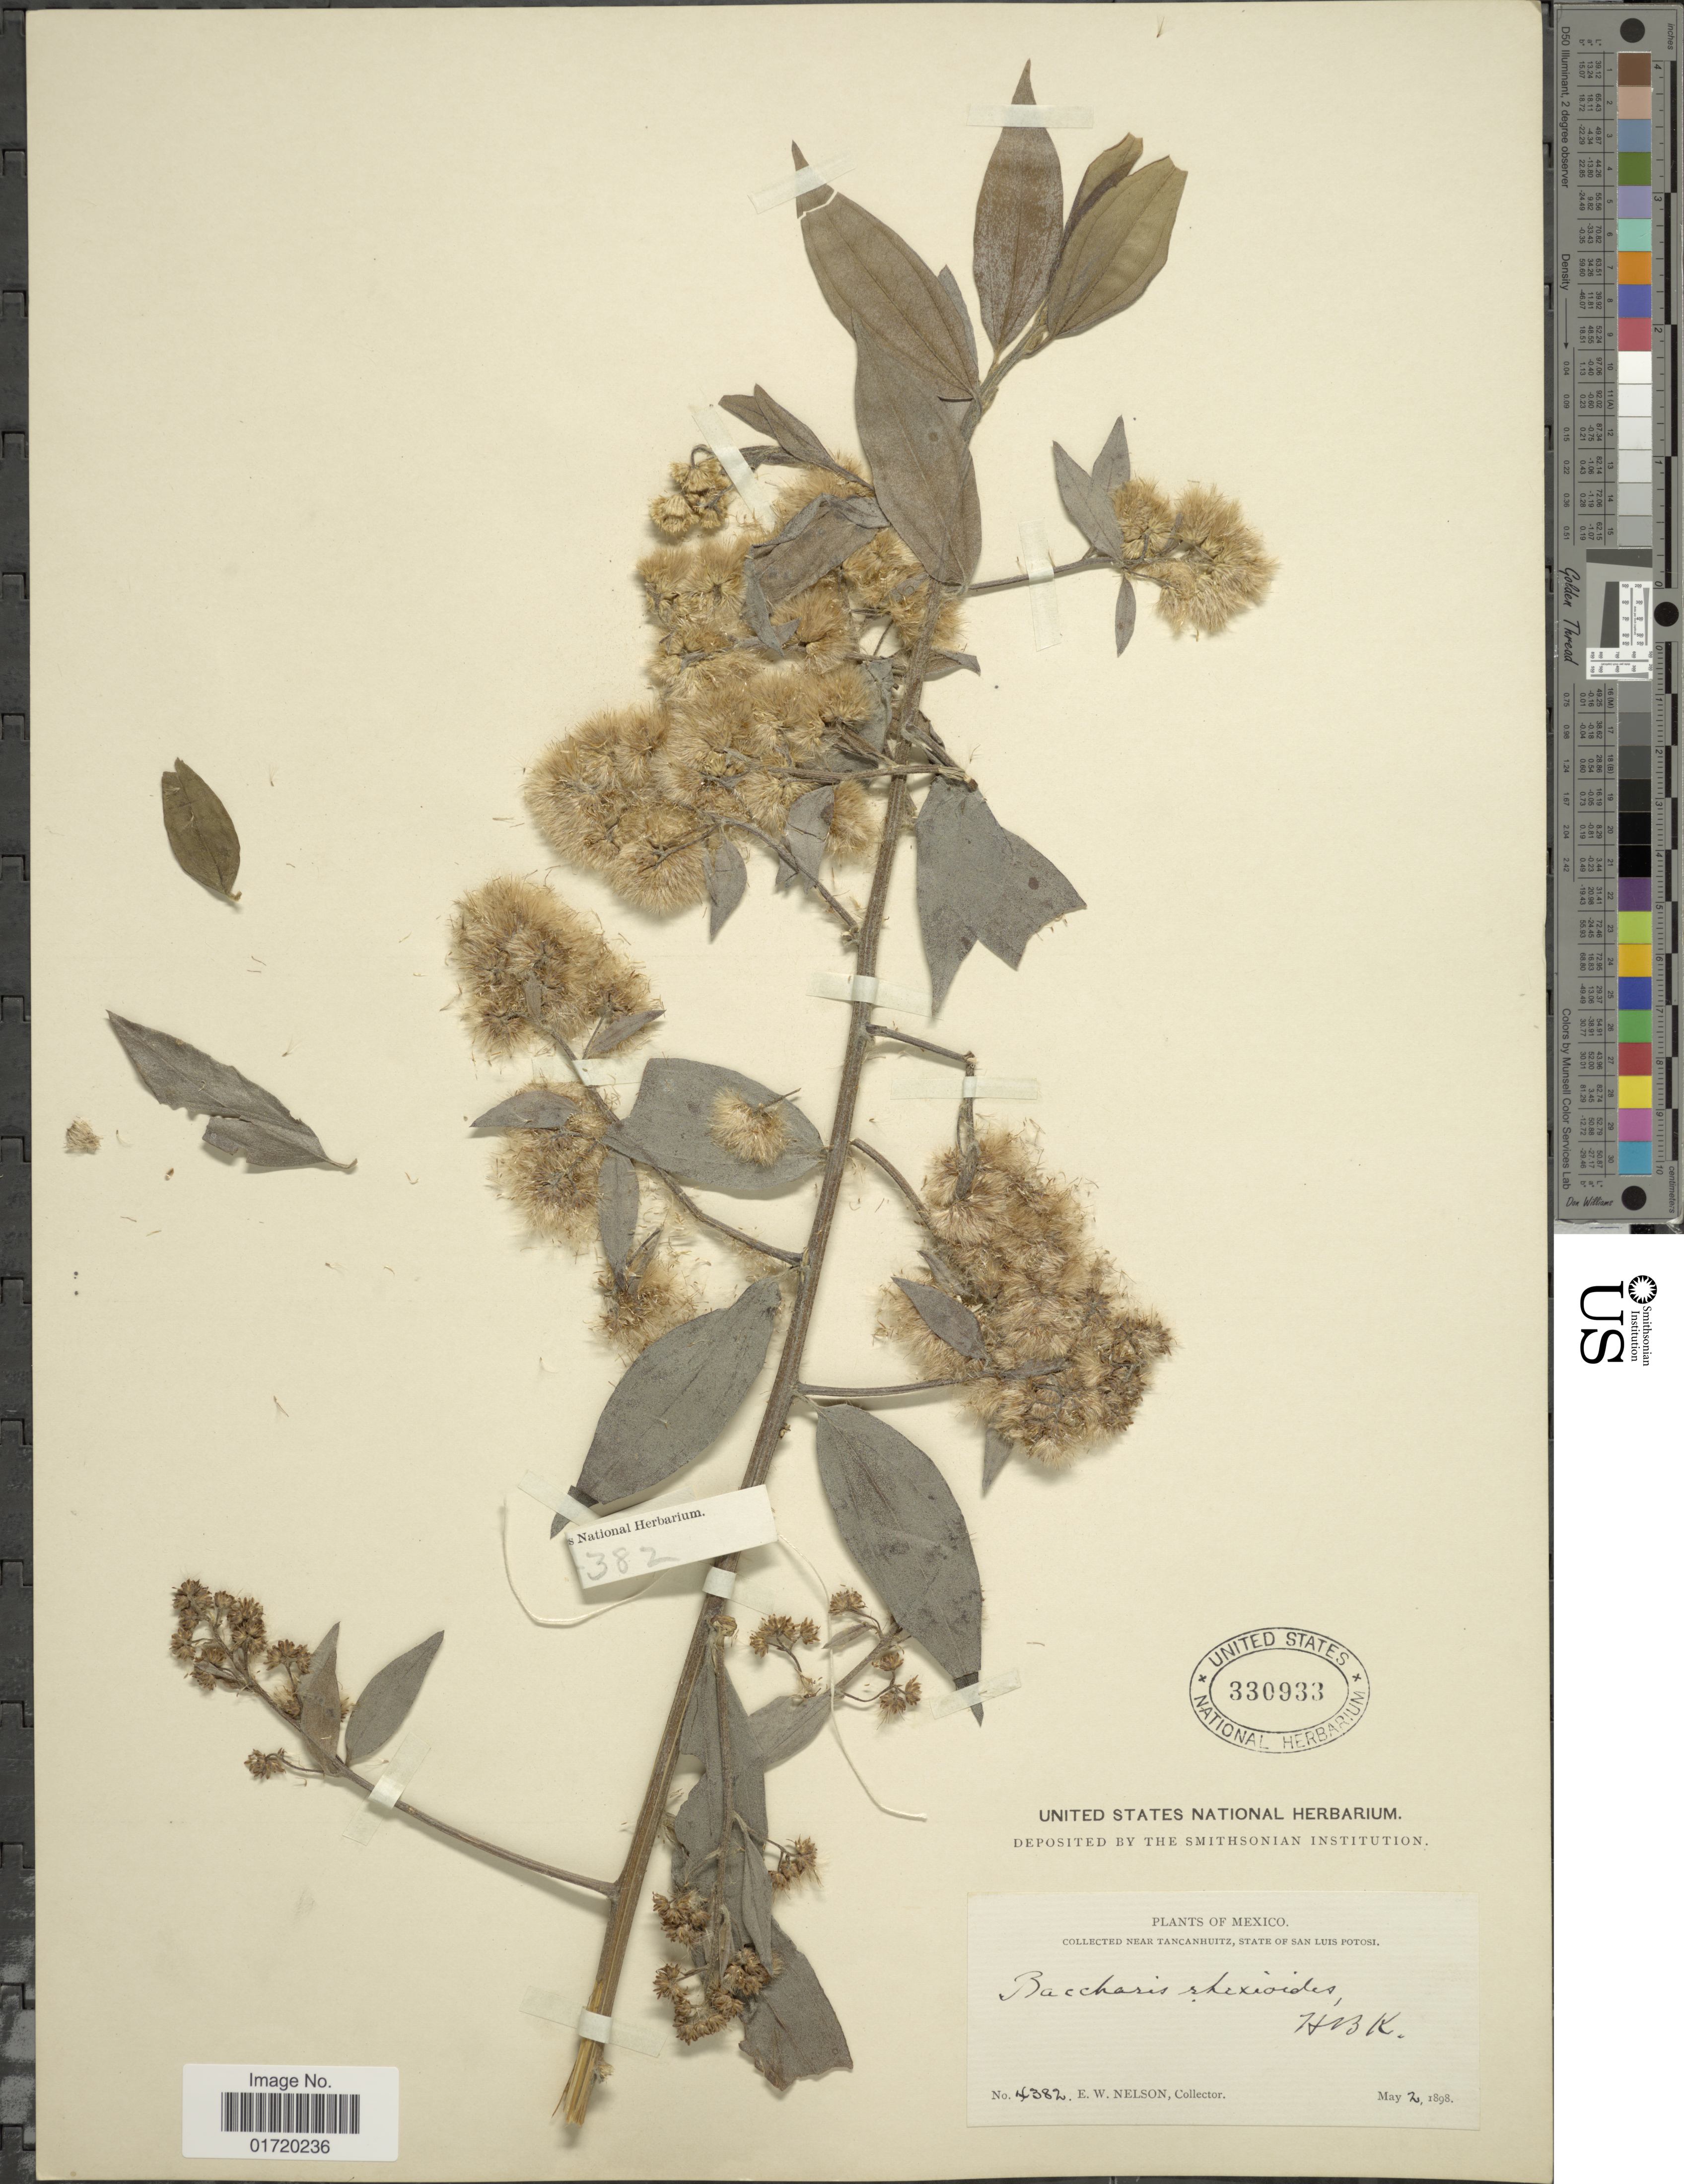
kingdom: Plantae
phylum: Tracheophyta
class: Magnoliopsida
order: Asterales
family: Asteraceae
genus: Baccharis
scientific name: Baccharis trinervis var. rhexioides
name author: (Kunth) Baker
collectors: E. W. Nelson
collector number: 4382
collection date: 1898-05-02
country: Mexico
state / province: San Luis Potosí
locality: Near Tancanhuitz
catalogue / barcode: US 330933